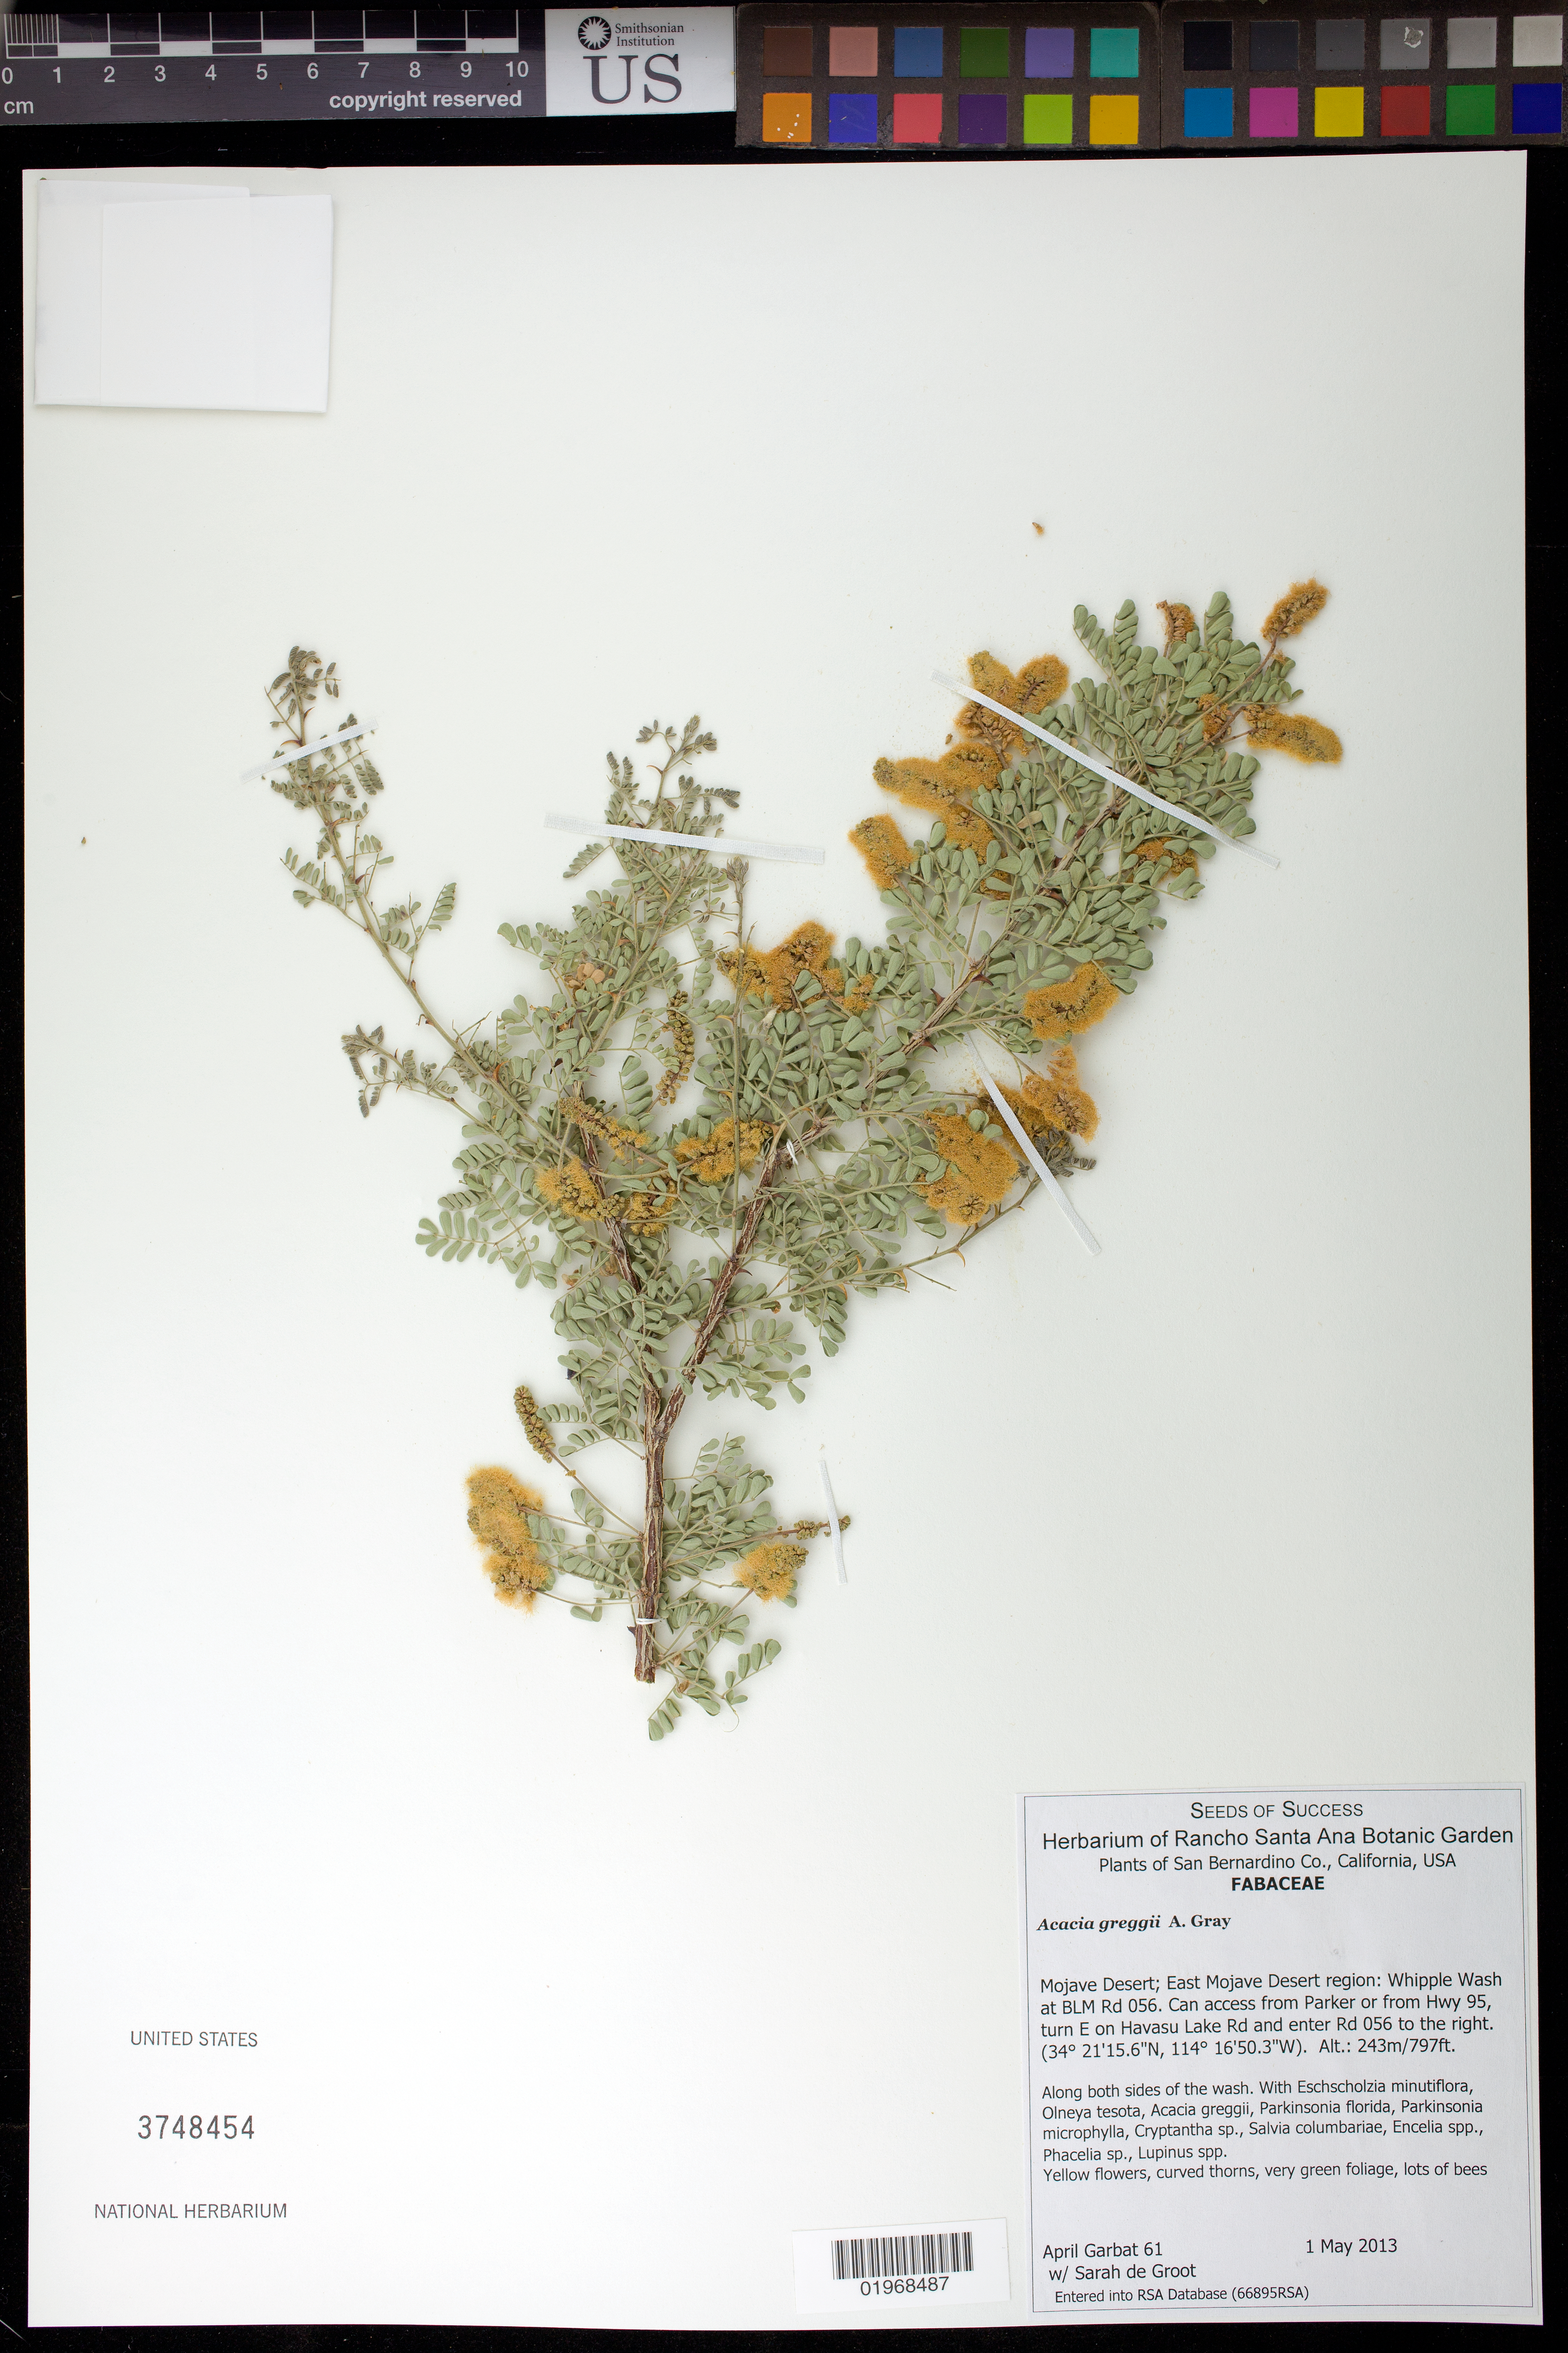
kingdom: Plantae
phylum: Tracheophyta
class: Magnoliopsida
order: Fabales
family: Fabaceae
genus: Senegalia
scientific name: Senegalia greggii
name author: (A. Gray) Britton & Rose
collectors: A. Garbat & S. De Groot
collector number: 61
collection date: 2013-05-01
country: United States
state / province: California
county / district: San Bernardino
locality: Mojave Desert, East Region: Whipple Wash at BLM Rd 056.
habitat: Along wash. With Olneya tesota, Acacia greggii, Encelia sp, Phacelia sp., Lupinus sp, ect.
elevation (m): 243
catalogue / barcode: US 3748454